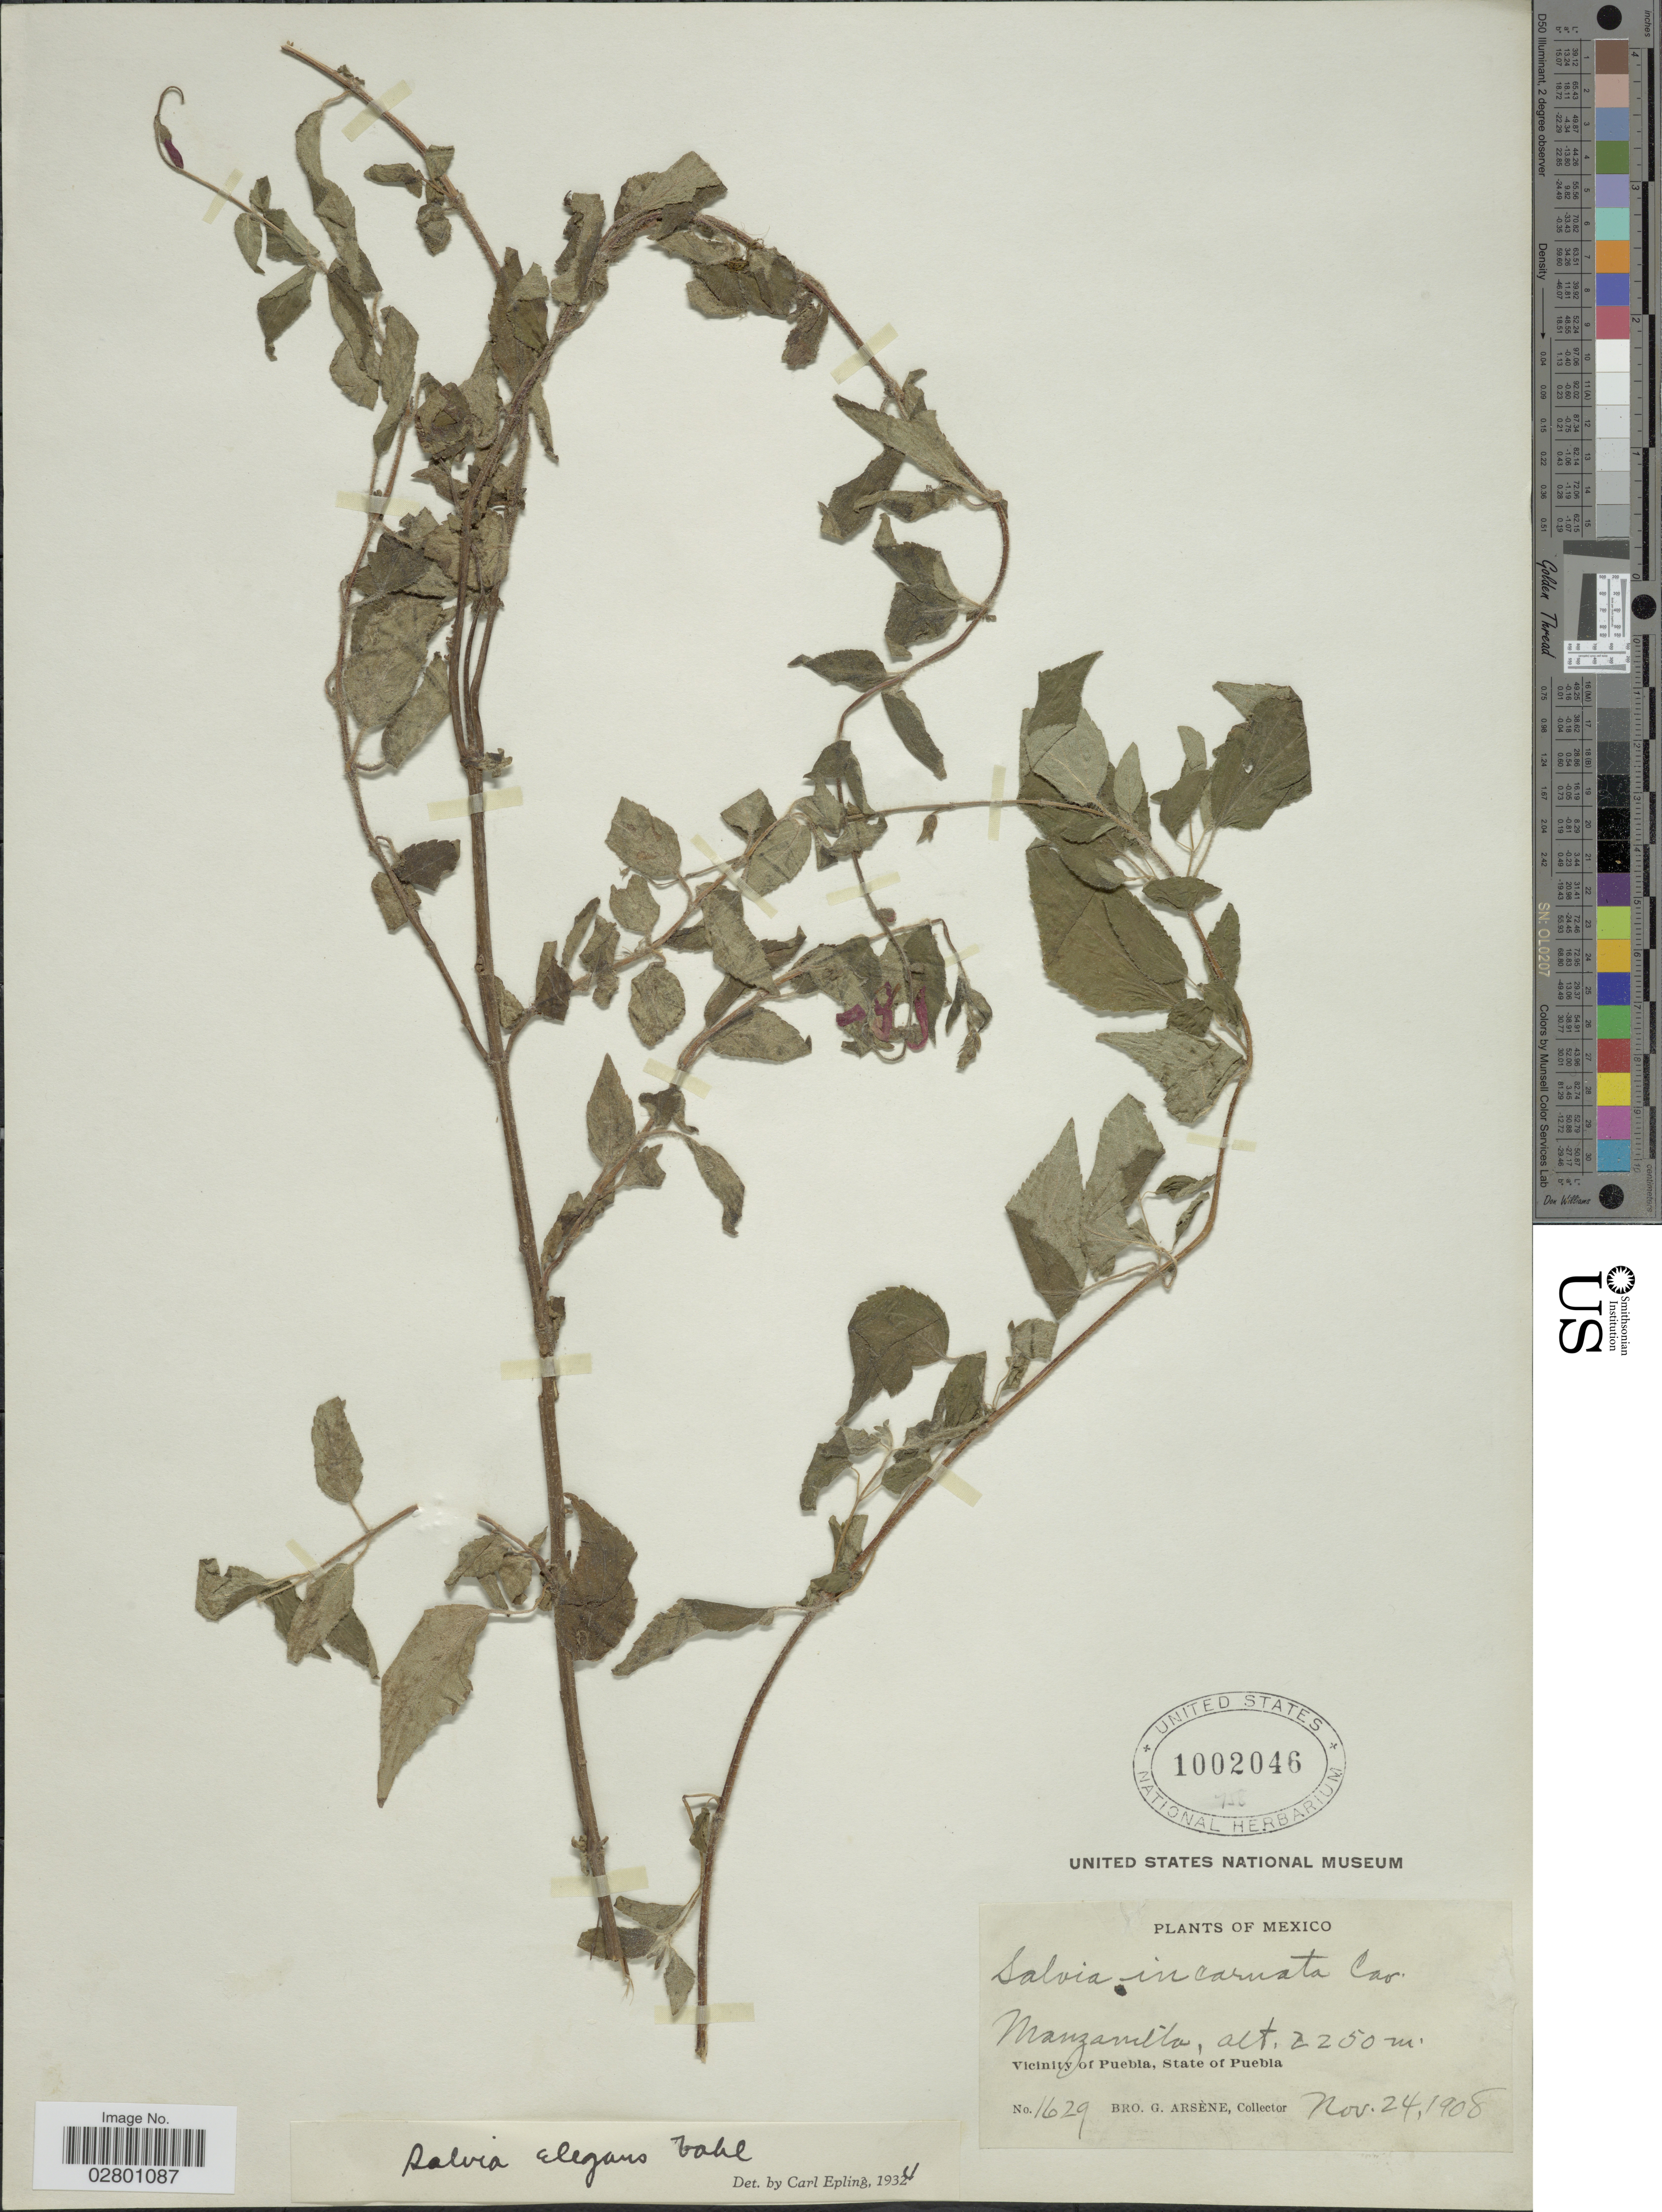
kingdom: Plantae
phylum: Tracheophyta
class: Magnoliopsida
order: Lamiales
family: Lamiaceae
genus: Salvia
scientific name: Salvia elegans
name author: Vahl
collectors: Bro. G. Arsène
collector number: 1629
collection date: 1908-11-24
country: Mexico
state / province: Puebla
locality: Manzanilla, Vicinity of Puebla.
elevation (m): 2250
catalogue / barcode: US 1002046